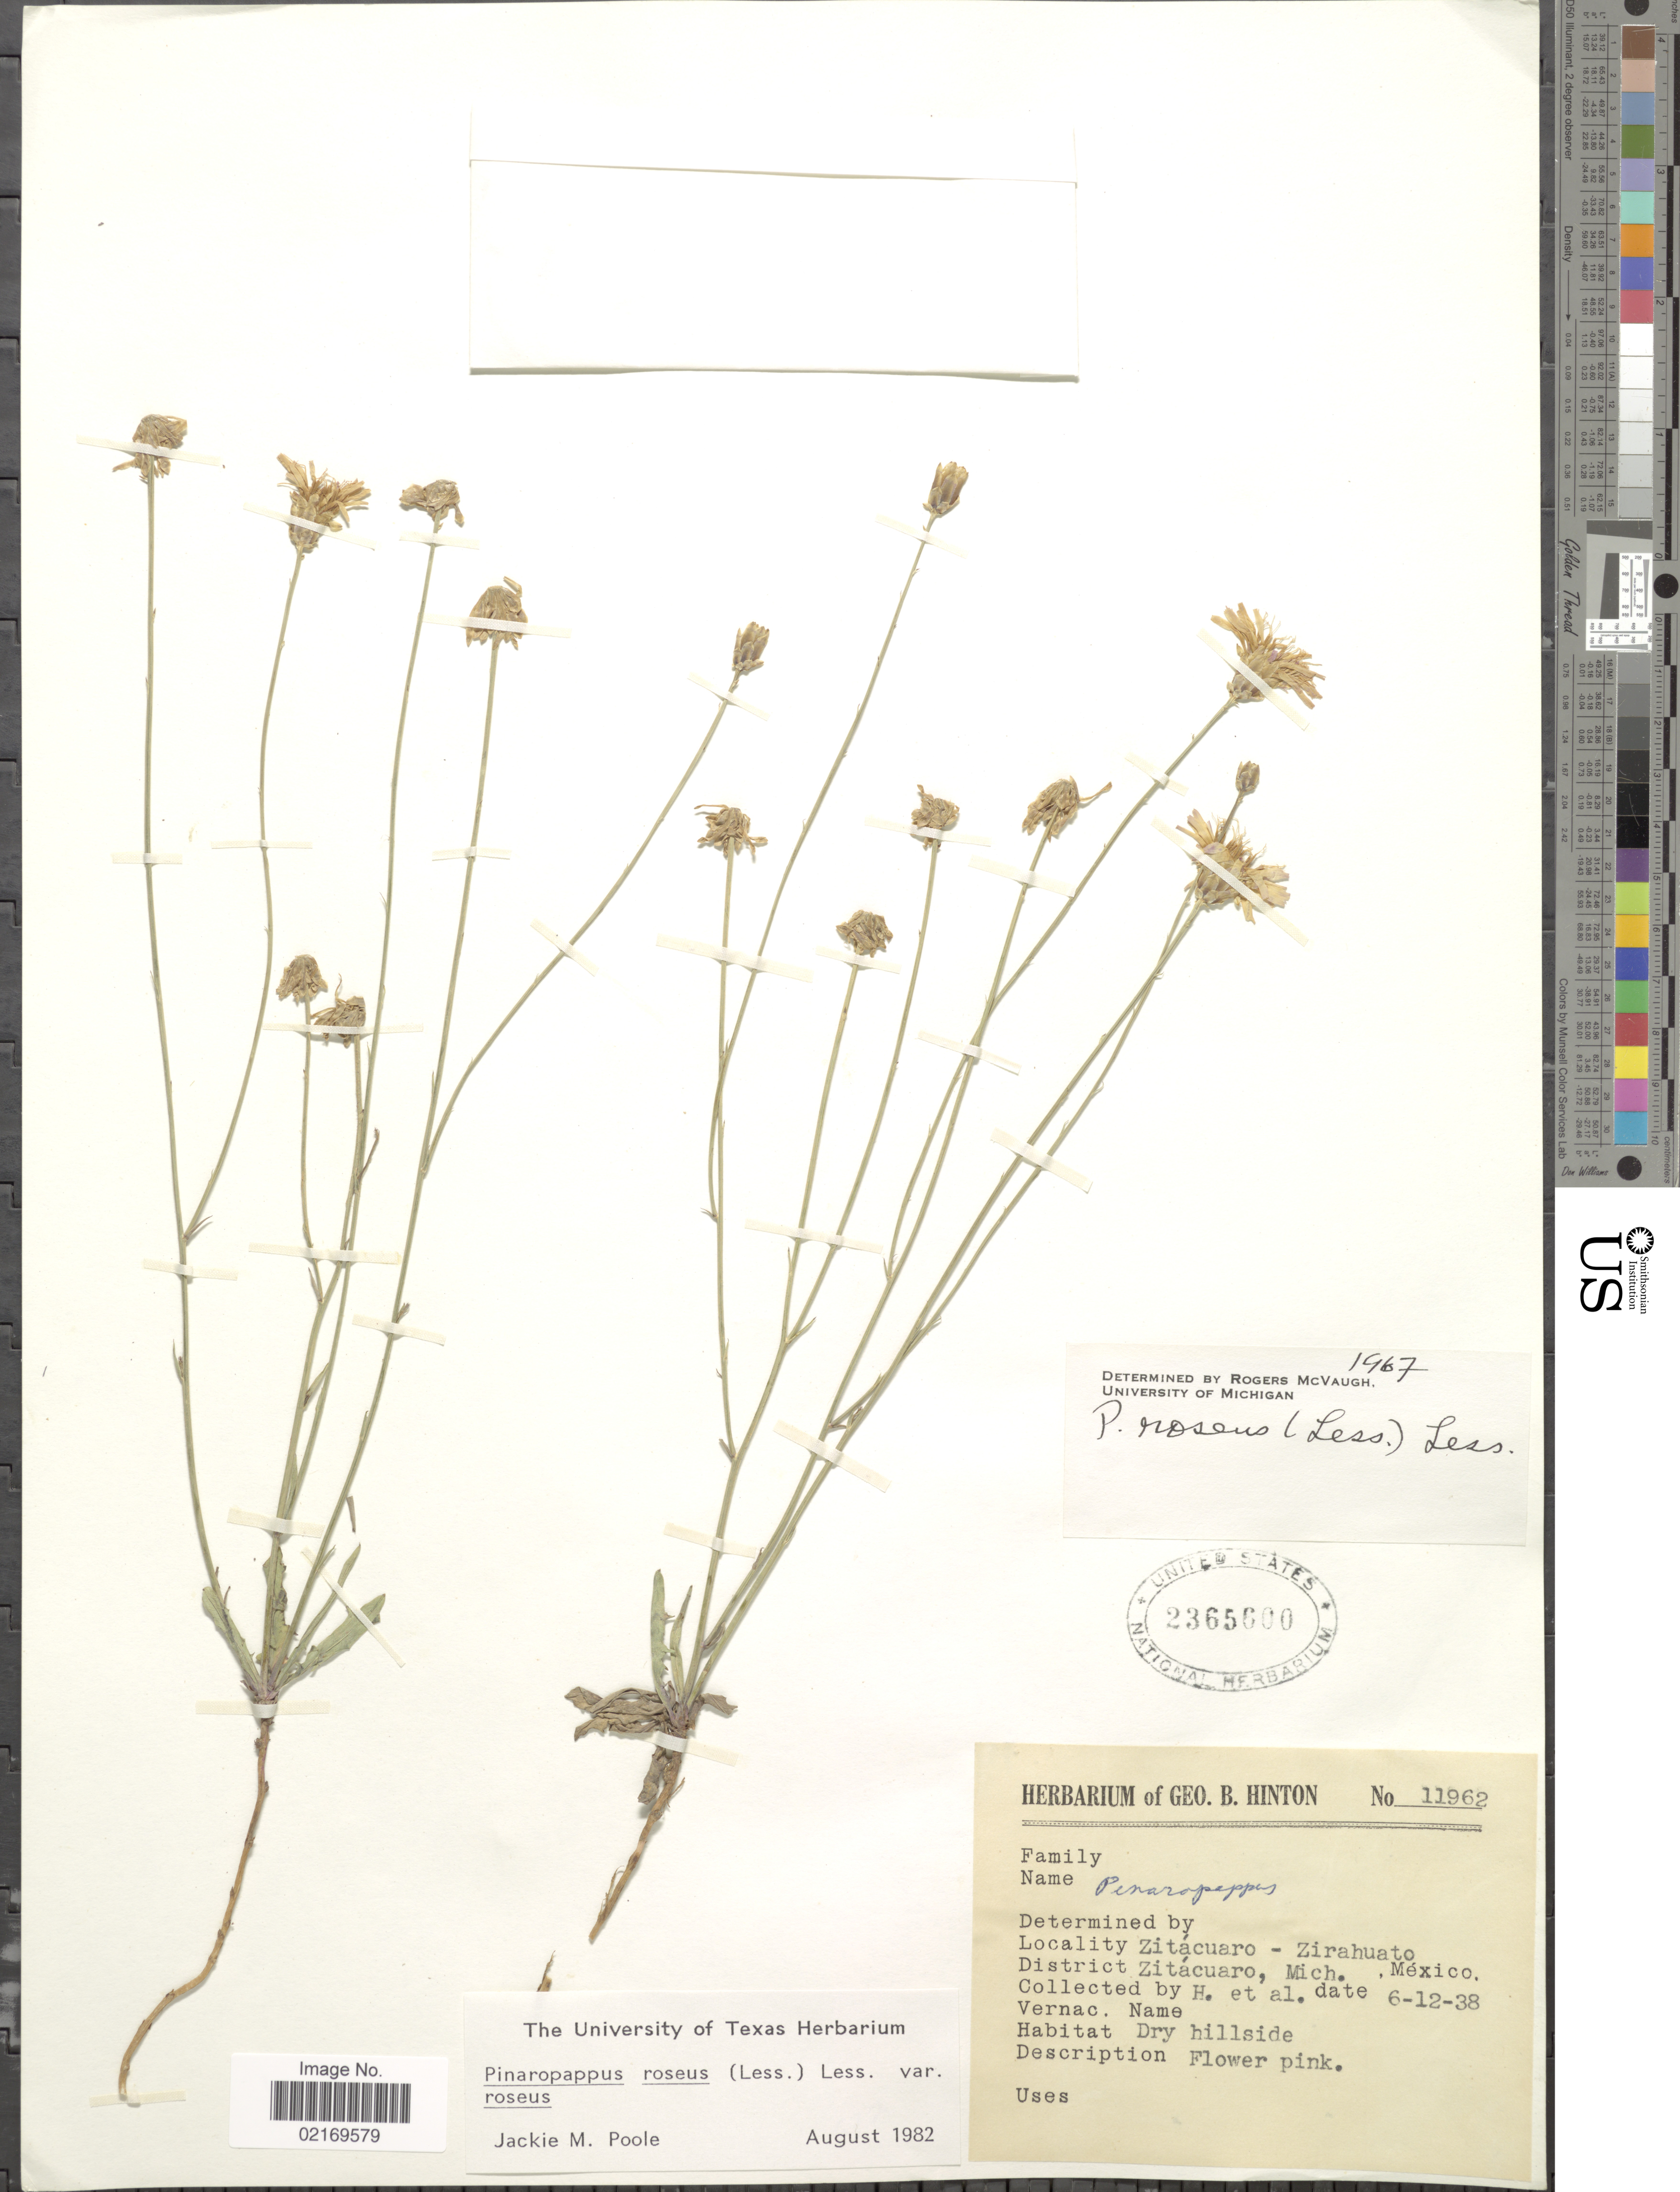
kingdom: Plantae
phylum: Tracheophyta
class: Magnoliopsida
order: Asterales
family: Asteraceae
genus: Pinaropappus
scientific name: Pinaropappus roseus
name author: Less.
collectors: G. B. Hinton & et al.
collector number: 11962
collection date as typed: Transcribed d/m/y: 12/6/38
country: Mexico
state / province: Michoacán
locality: Zitacuaro-Zirahuato, District Zitacuaro, dry hillside.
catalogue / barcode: US 2365600